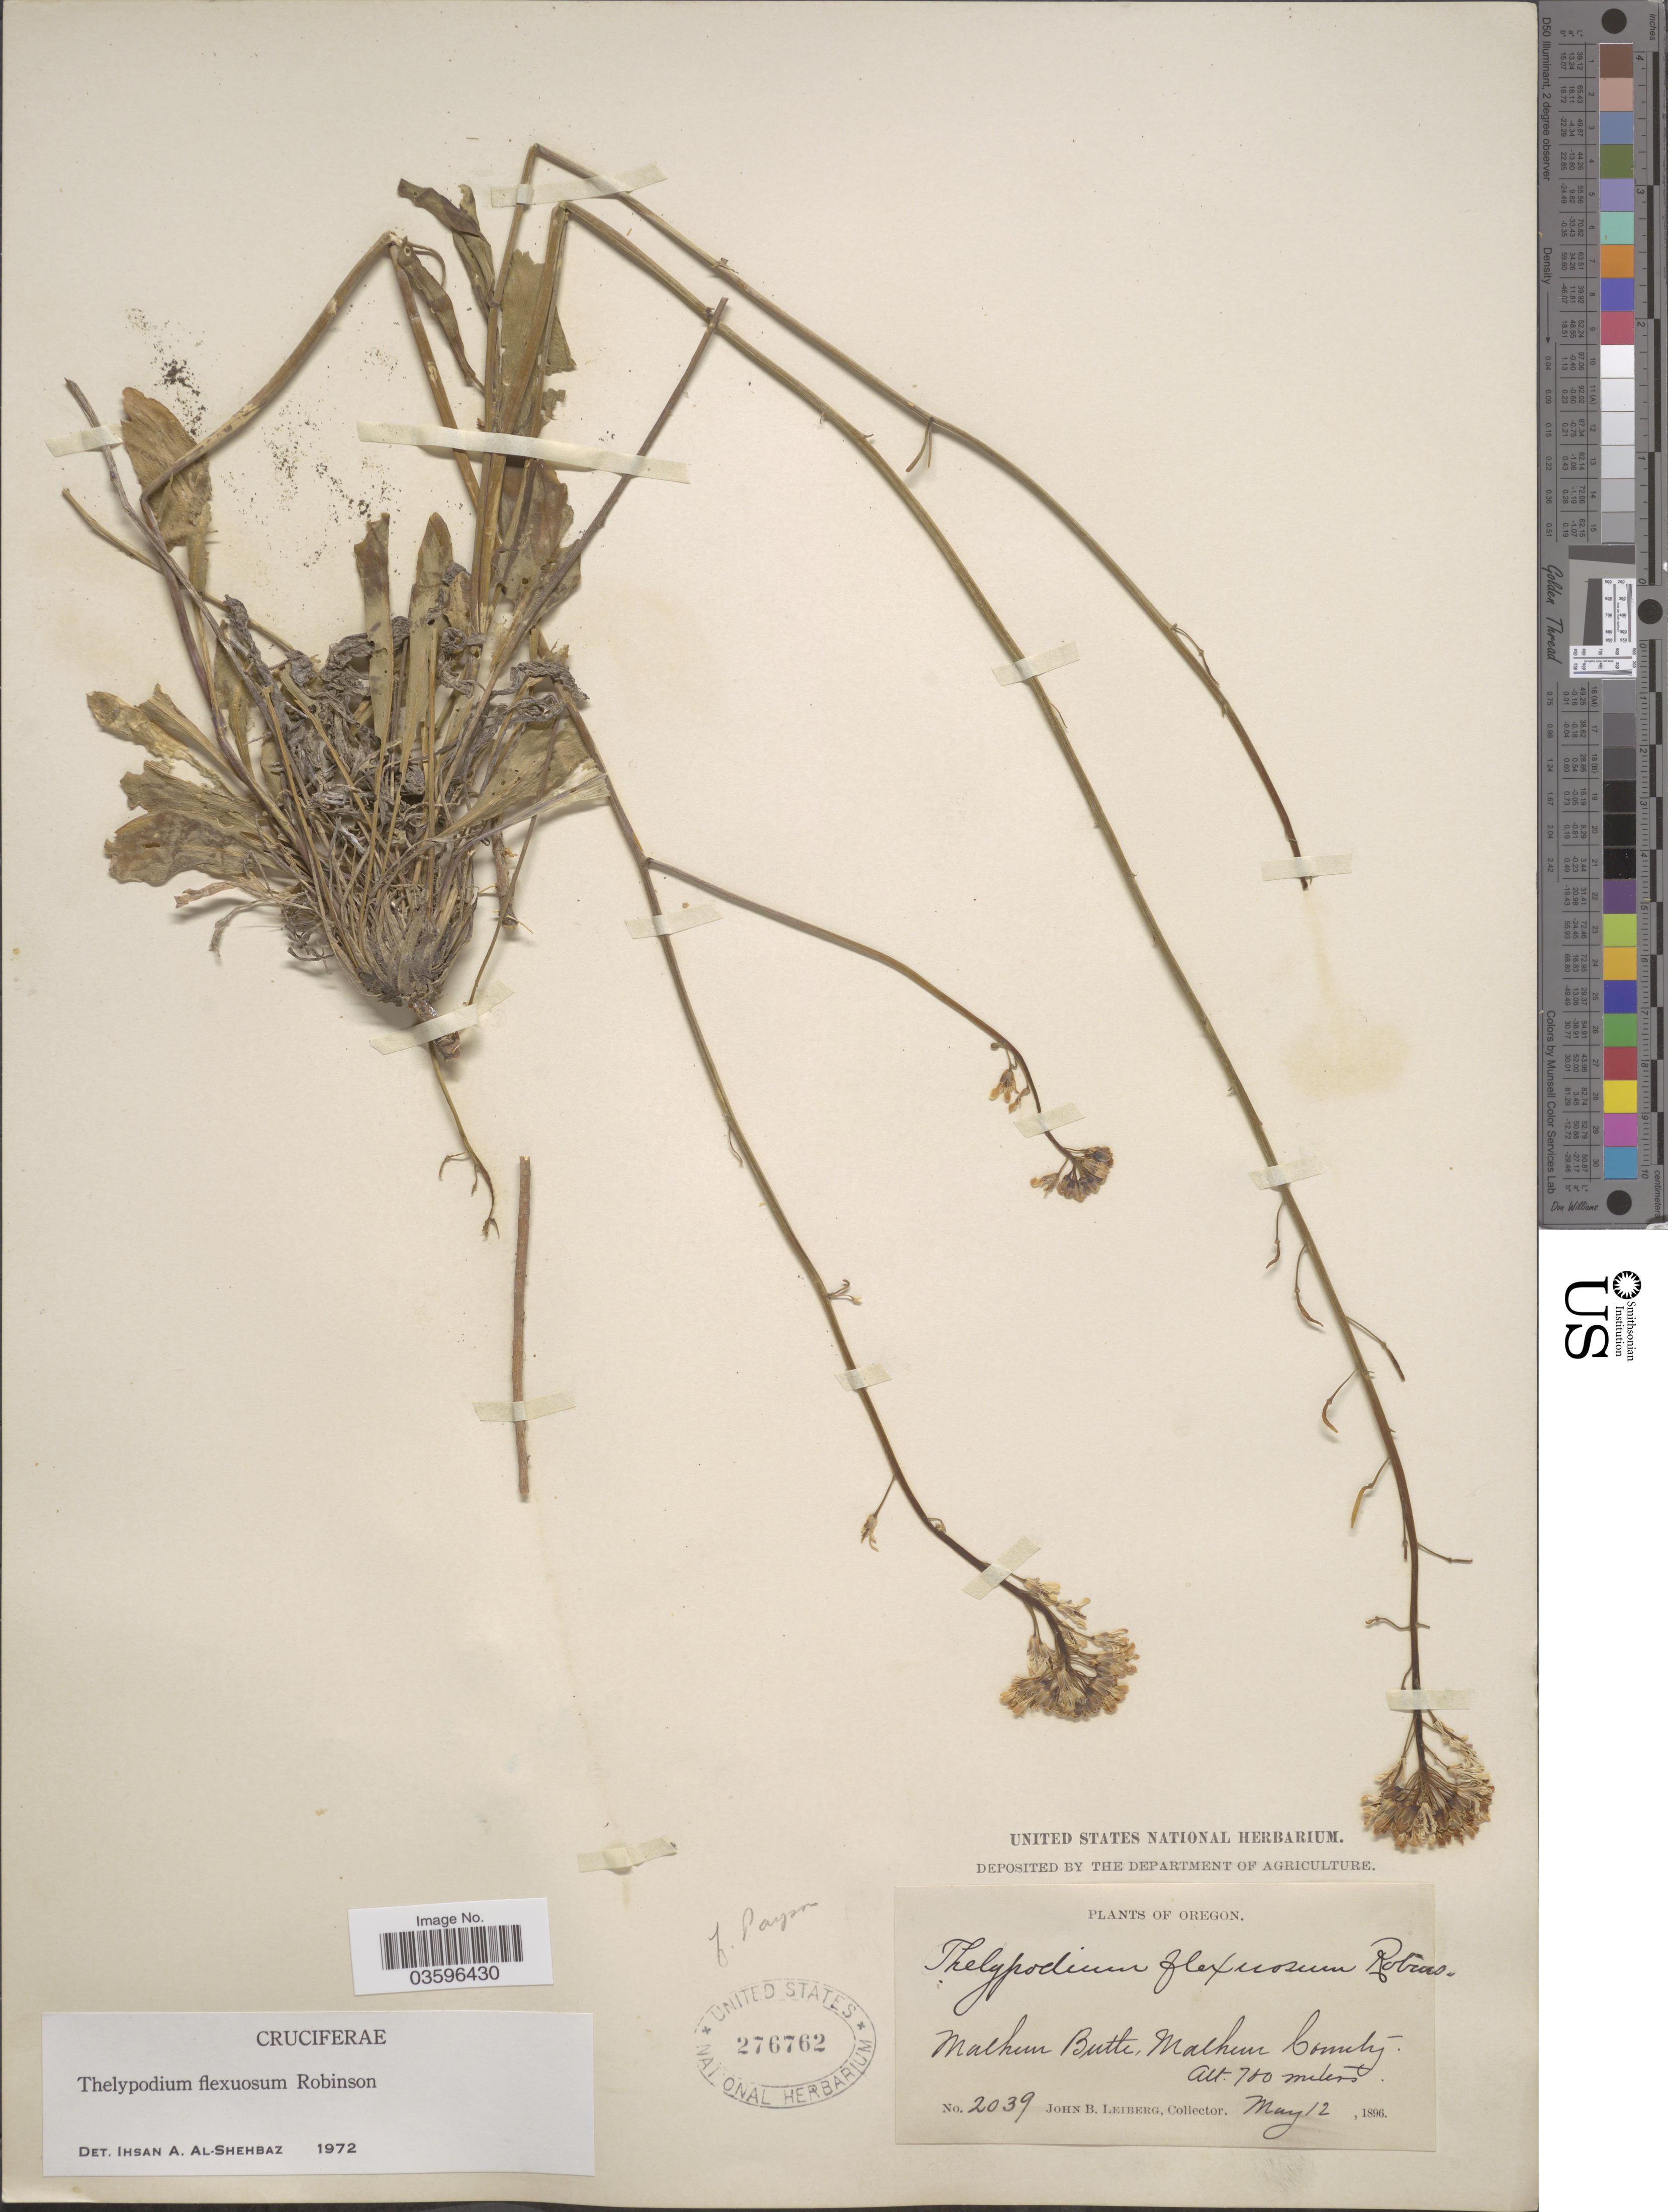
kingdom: Plantae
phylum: Tracheophyta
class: Magnoliopsida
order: Brassicales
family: Brassicaceae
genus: Thelypodium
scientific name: Thelypodium flexuosum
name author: B.L. Rob.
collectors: J. B. Leiberg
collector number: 2039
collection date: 1896-05-12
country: United States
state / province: Oregon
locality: Malheur Butte, Malheur County.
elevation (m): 760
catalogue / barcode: US 276762